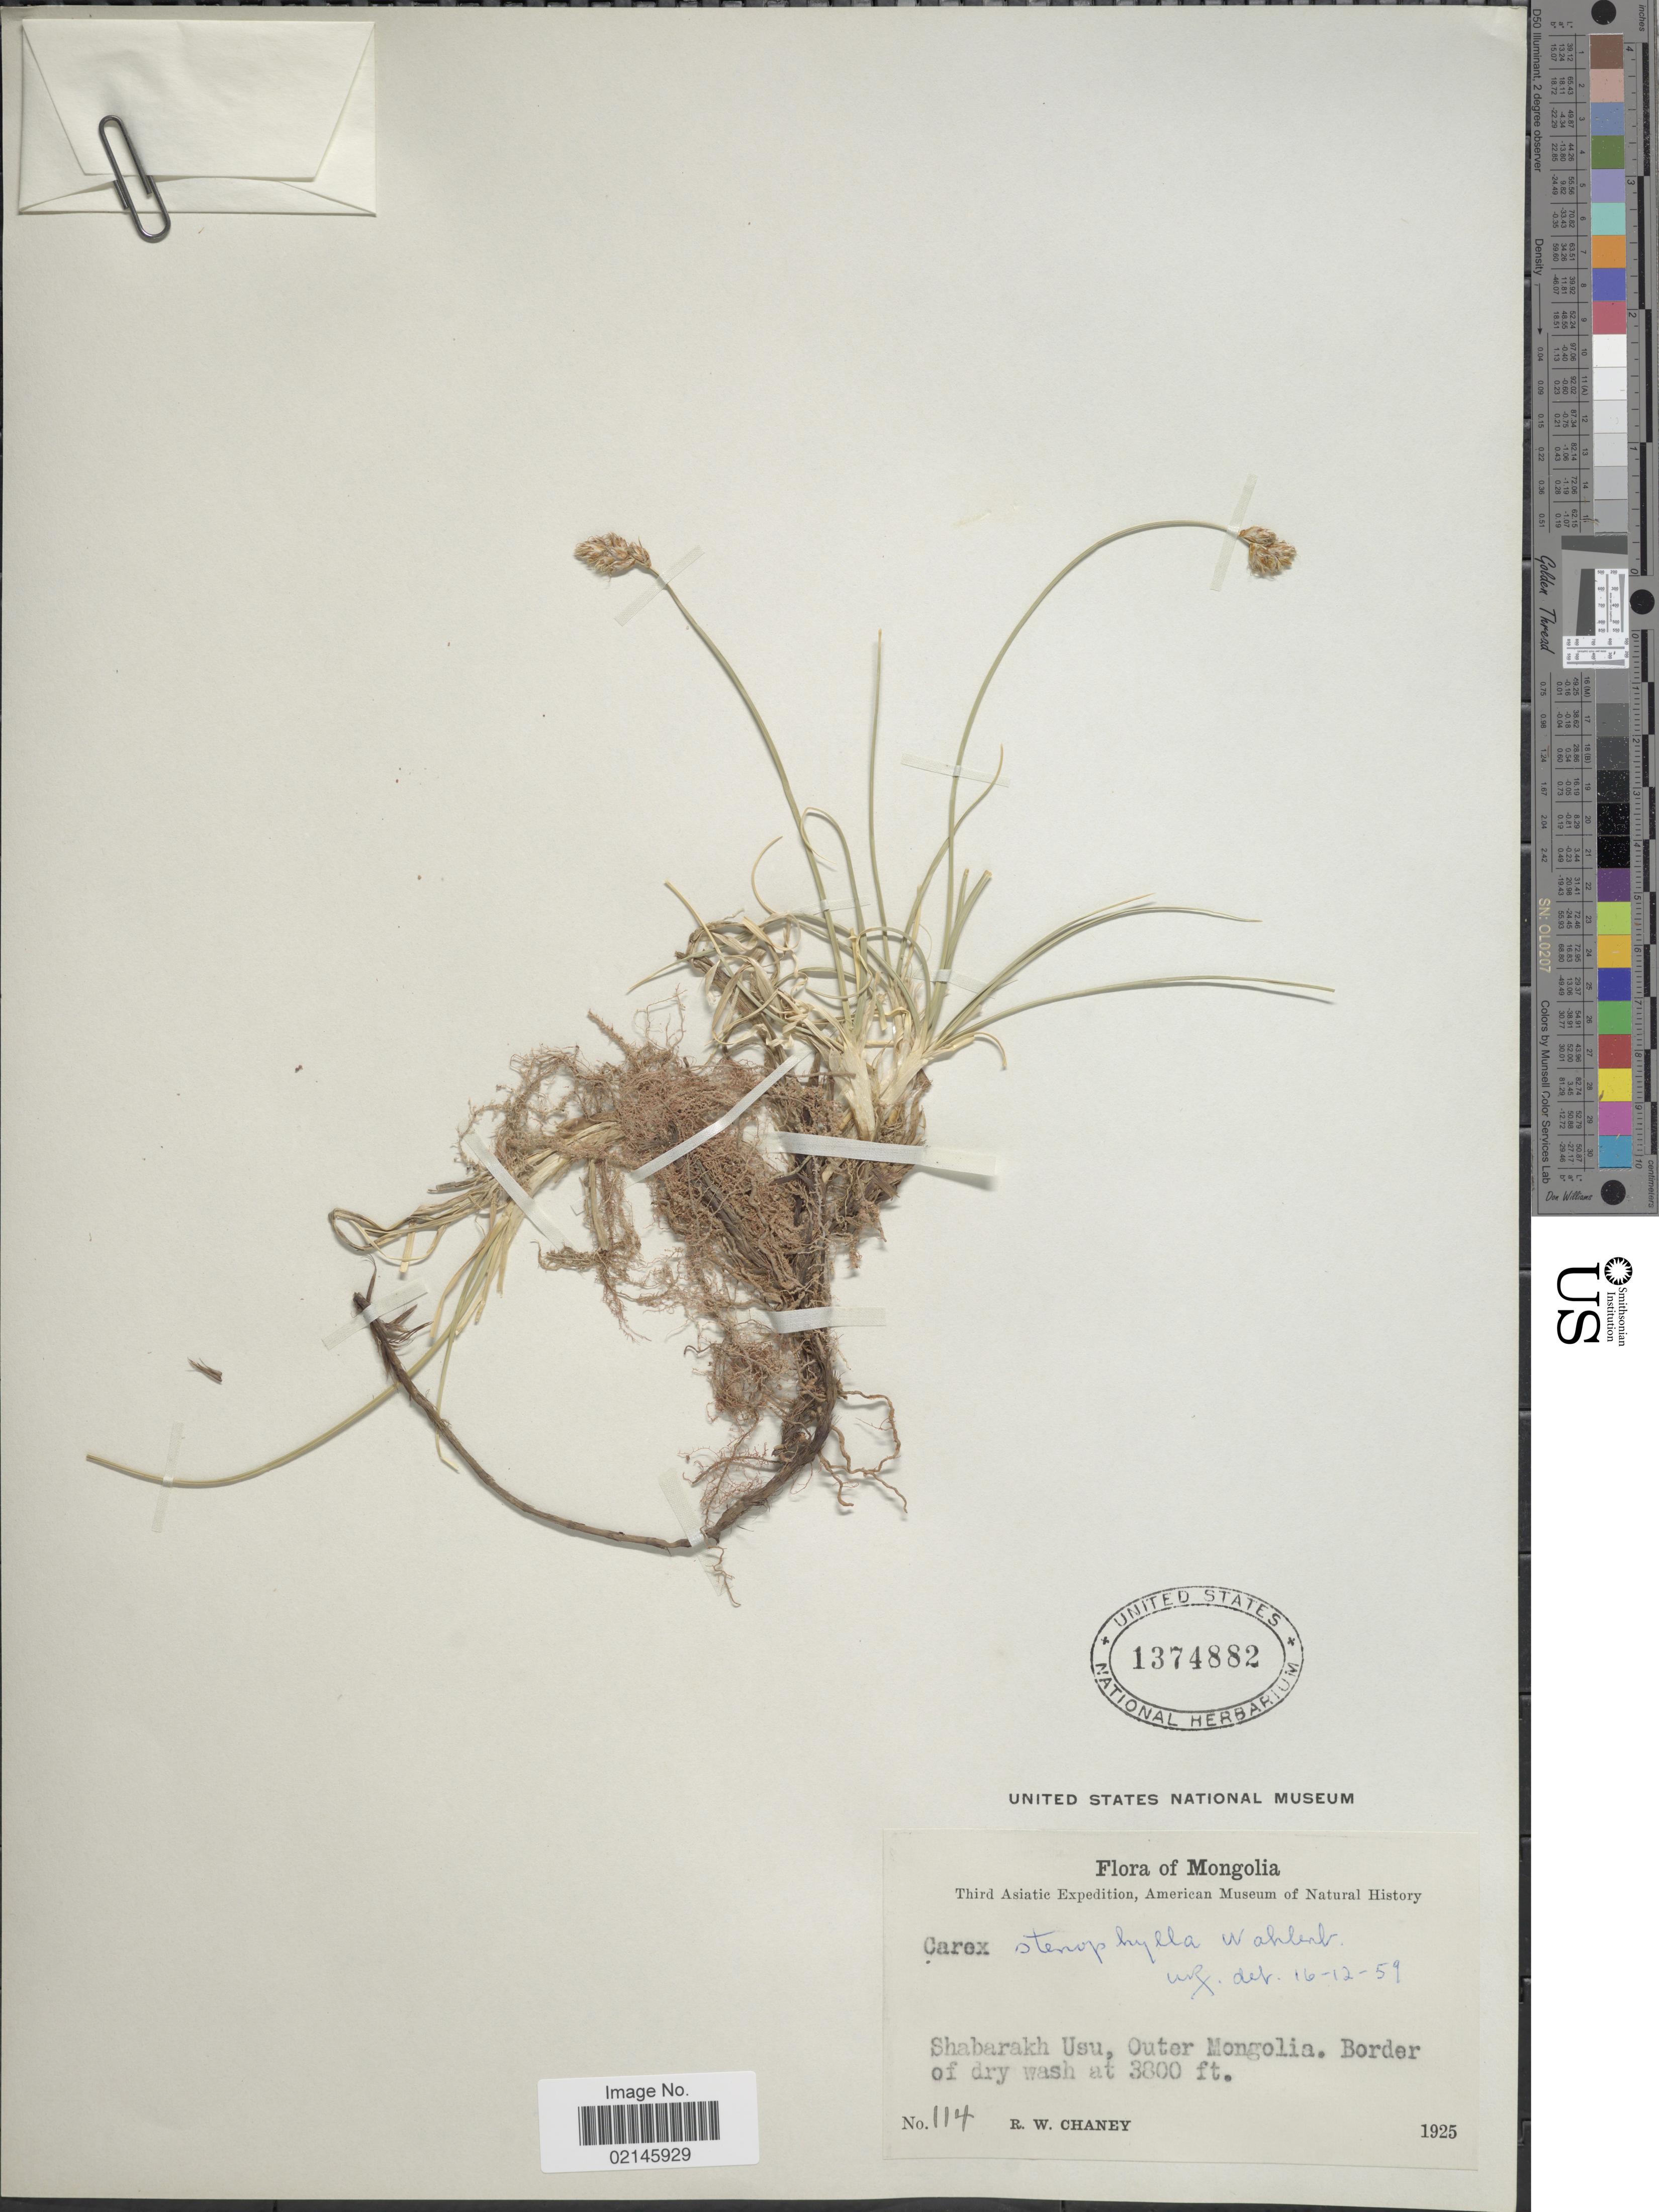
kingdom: Plantae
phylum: Tracheophyta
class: Liliopsida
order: Poales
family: Cyperaceae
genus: Carex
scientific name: Carex stenophylla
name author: Wahlenb.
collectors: R. Chaney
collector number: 114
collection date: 1925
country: Mongolia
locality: Mongolia, Shabarakh Usu, Outer Mongolia. Border of dry wash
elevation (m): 1158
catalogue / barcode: US 1374882